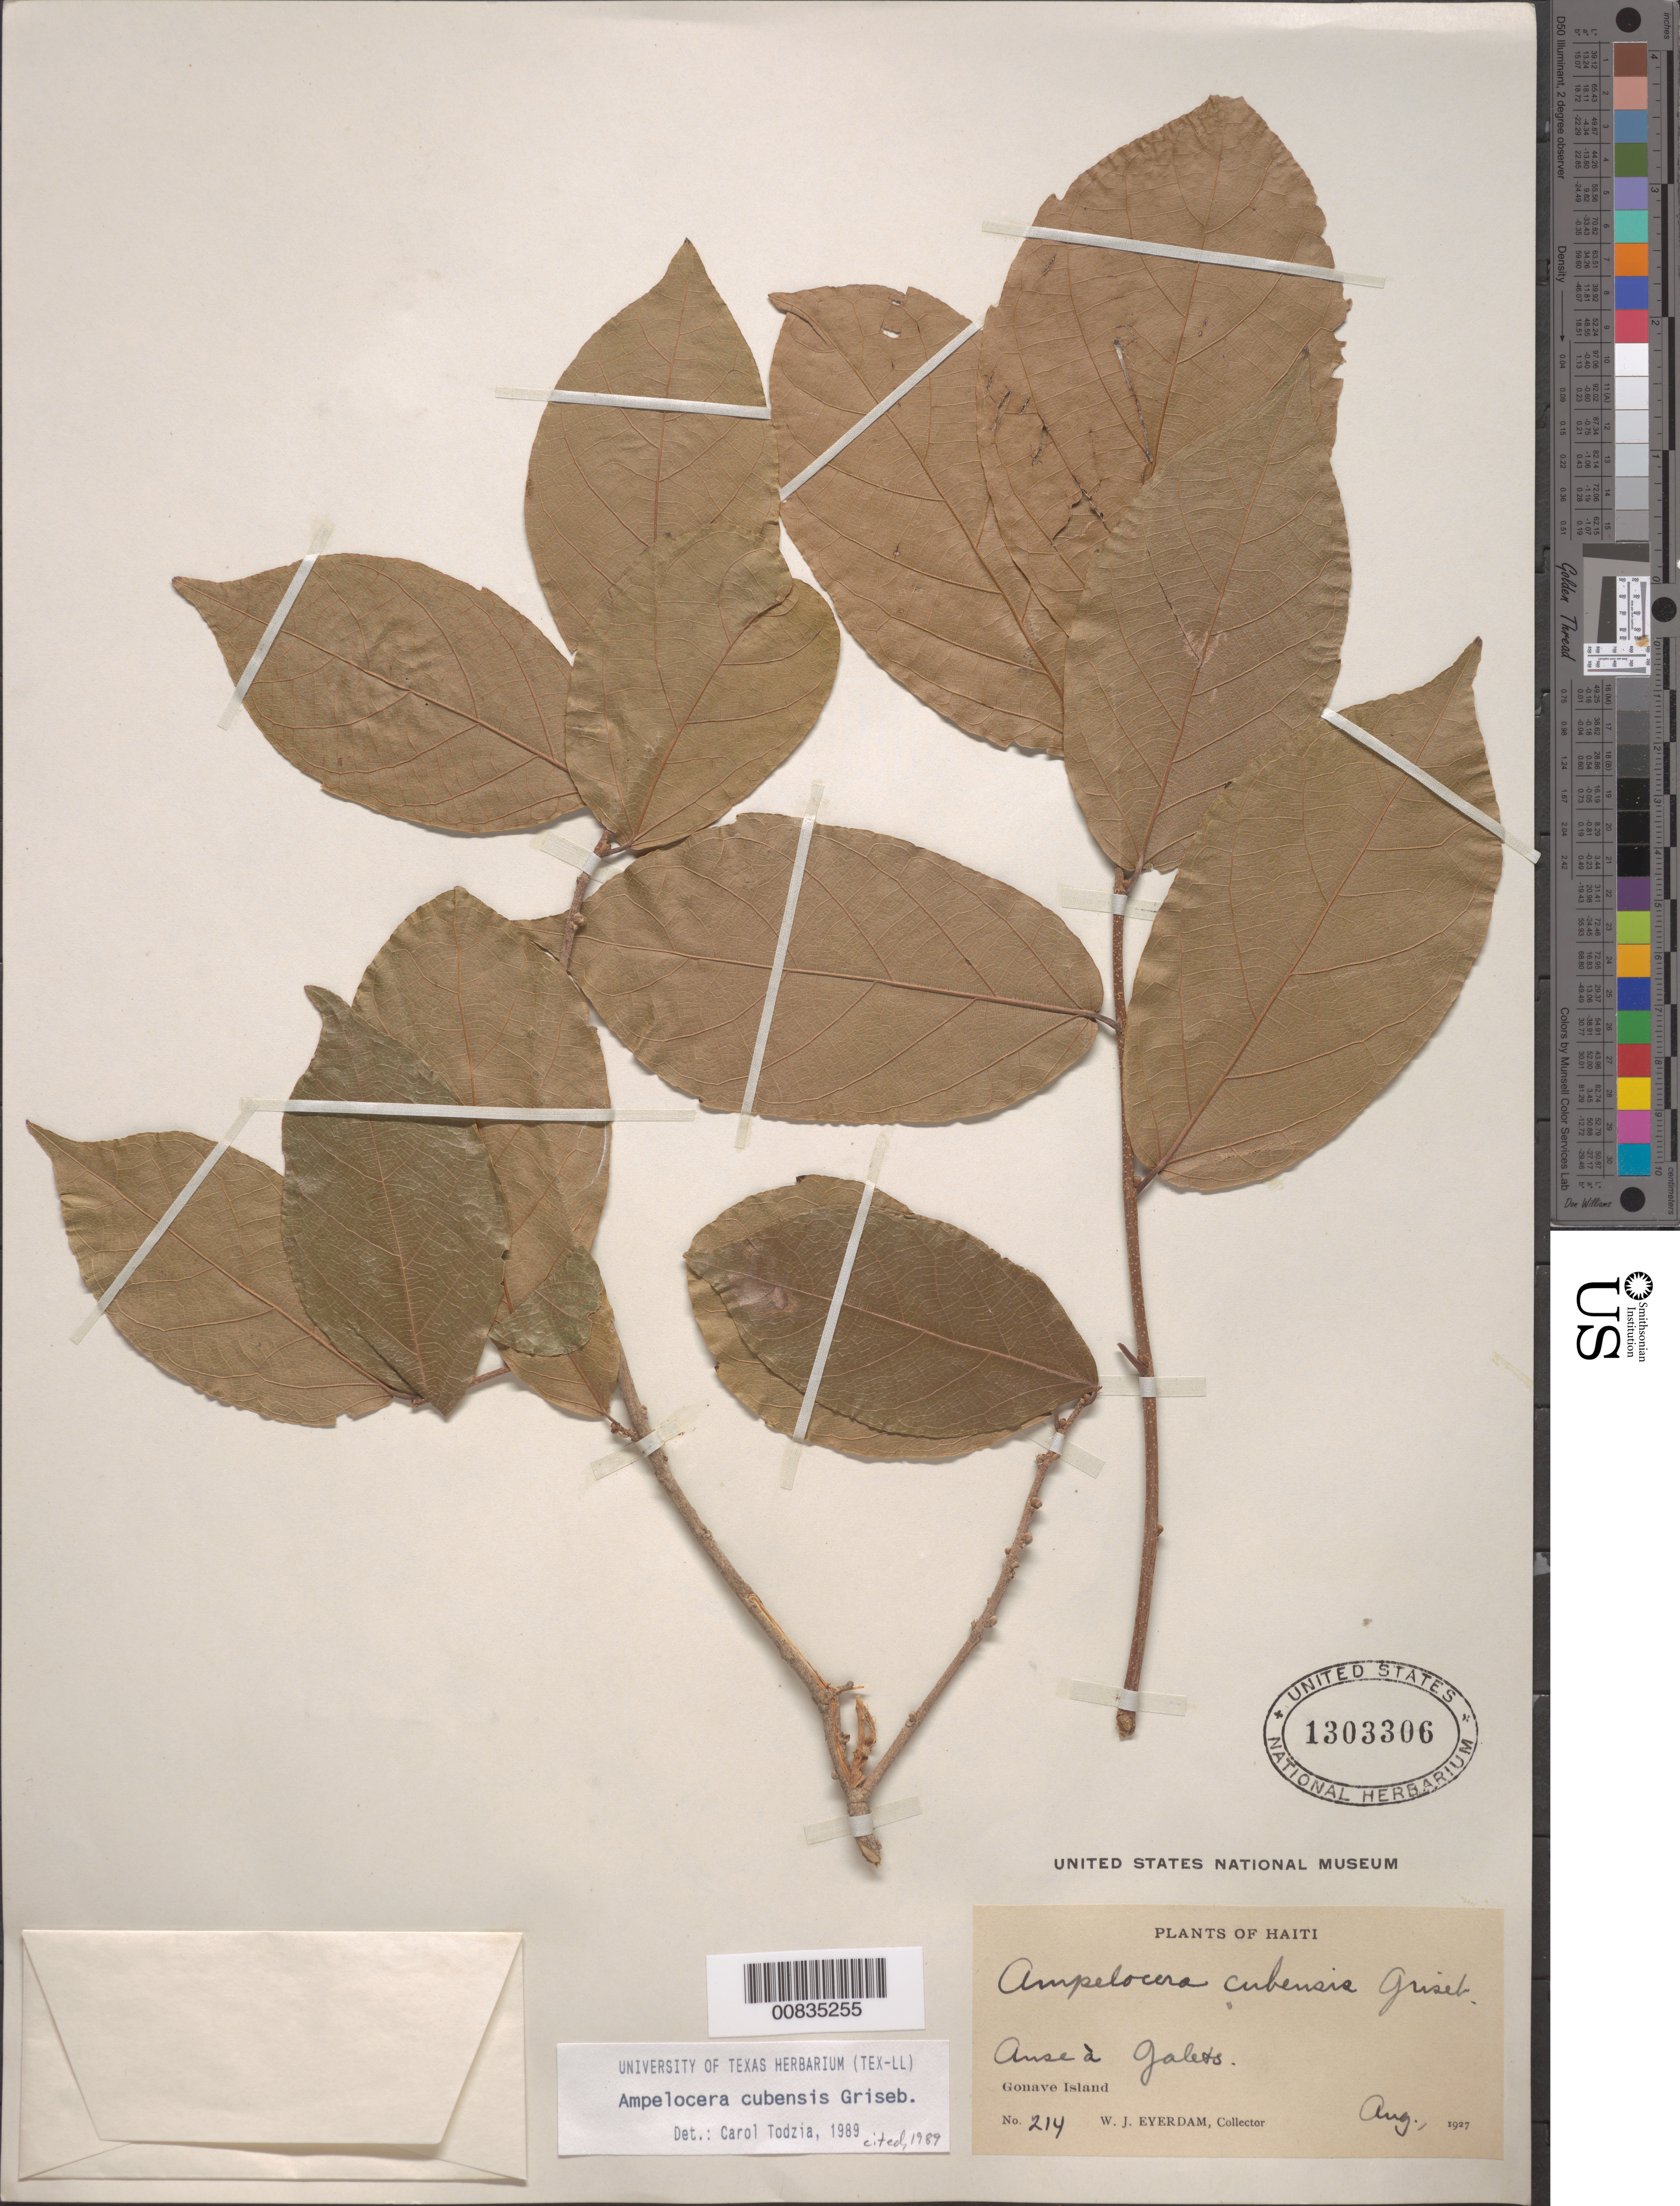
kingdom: Plantae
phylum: Tracheophyta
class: Magnoliopsida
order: Rosales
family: Cannabaceae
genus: Ampelocera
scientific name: Ampelocera cubensis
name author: Griseb.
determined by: Todzia, C. A., (TEX), University of Texas Austin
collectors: W. J. Eyerdam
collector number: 214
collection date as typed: Aug 1927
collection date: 1927-08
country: Haiti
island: Gonave I.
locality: Anse à Galets.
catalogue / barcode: US 1303306